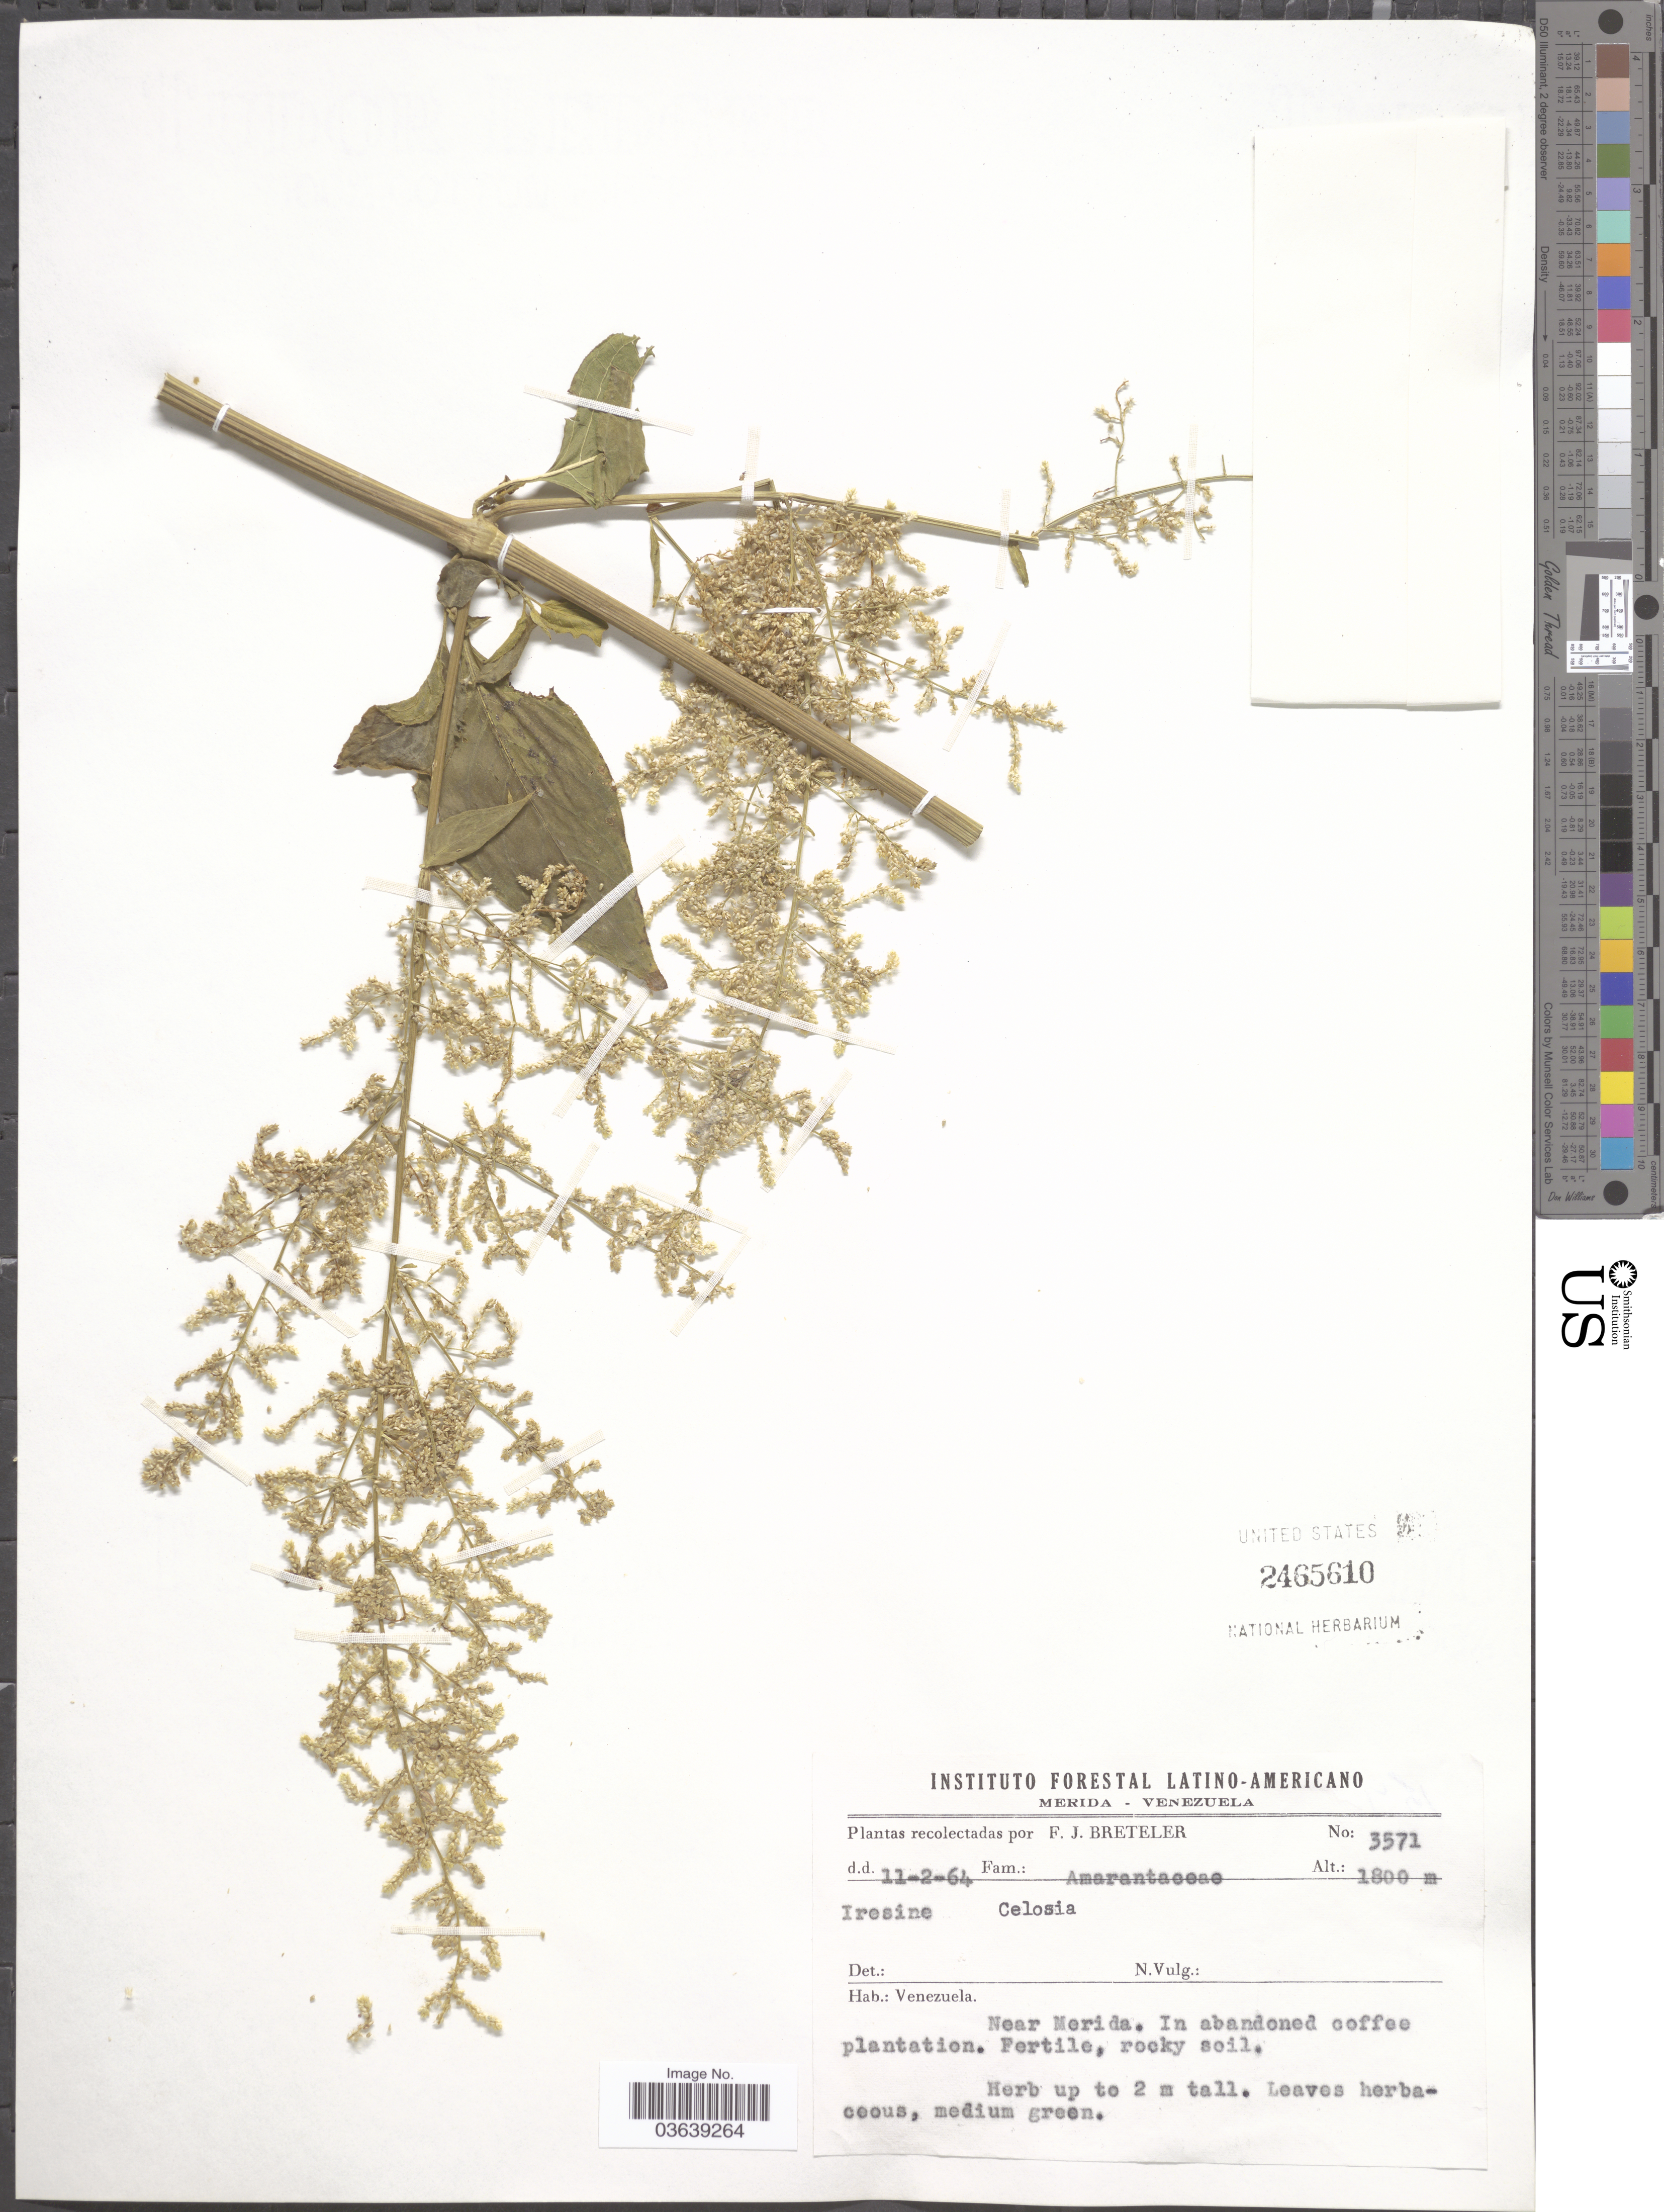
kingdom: Plantae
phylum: Tracheophyta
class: Magnoliopsida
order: Caryophyllales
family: Amaranthaceae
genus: Iresine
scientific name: Iresine celosia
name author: L.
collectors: F. J. Breteler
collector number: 3571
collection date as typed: Transcribed d/m/y: 11/2/64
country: Venezuela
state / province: Mérida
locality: Near Merida.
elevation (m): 1800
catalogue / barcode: US 2465610